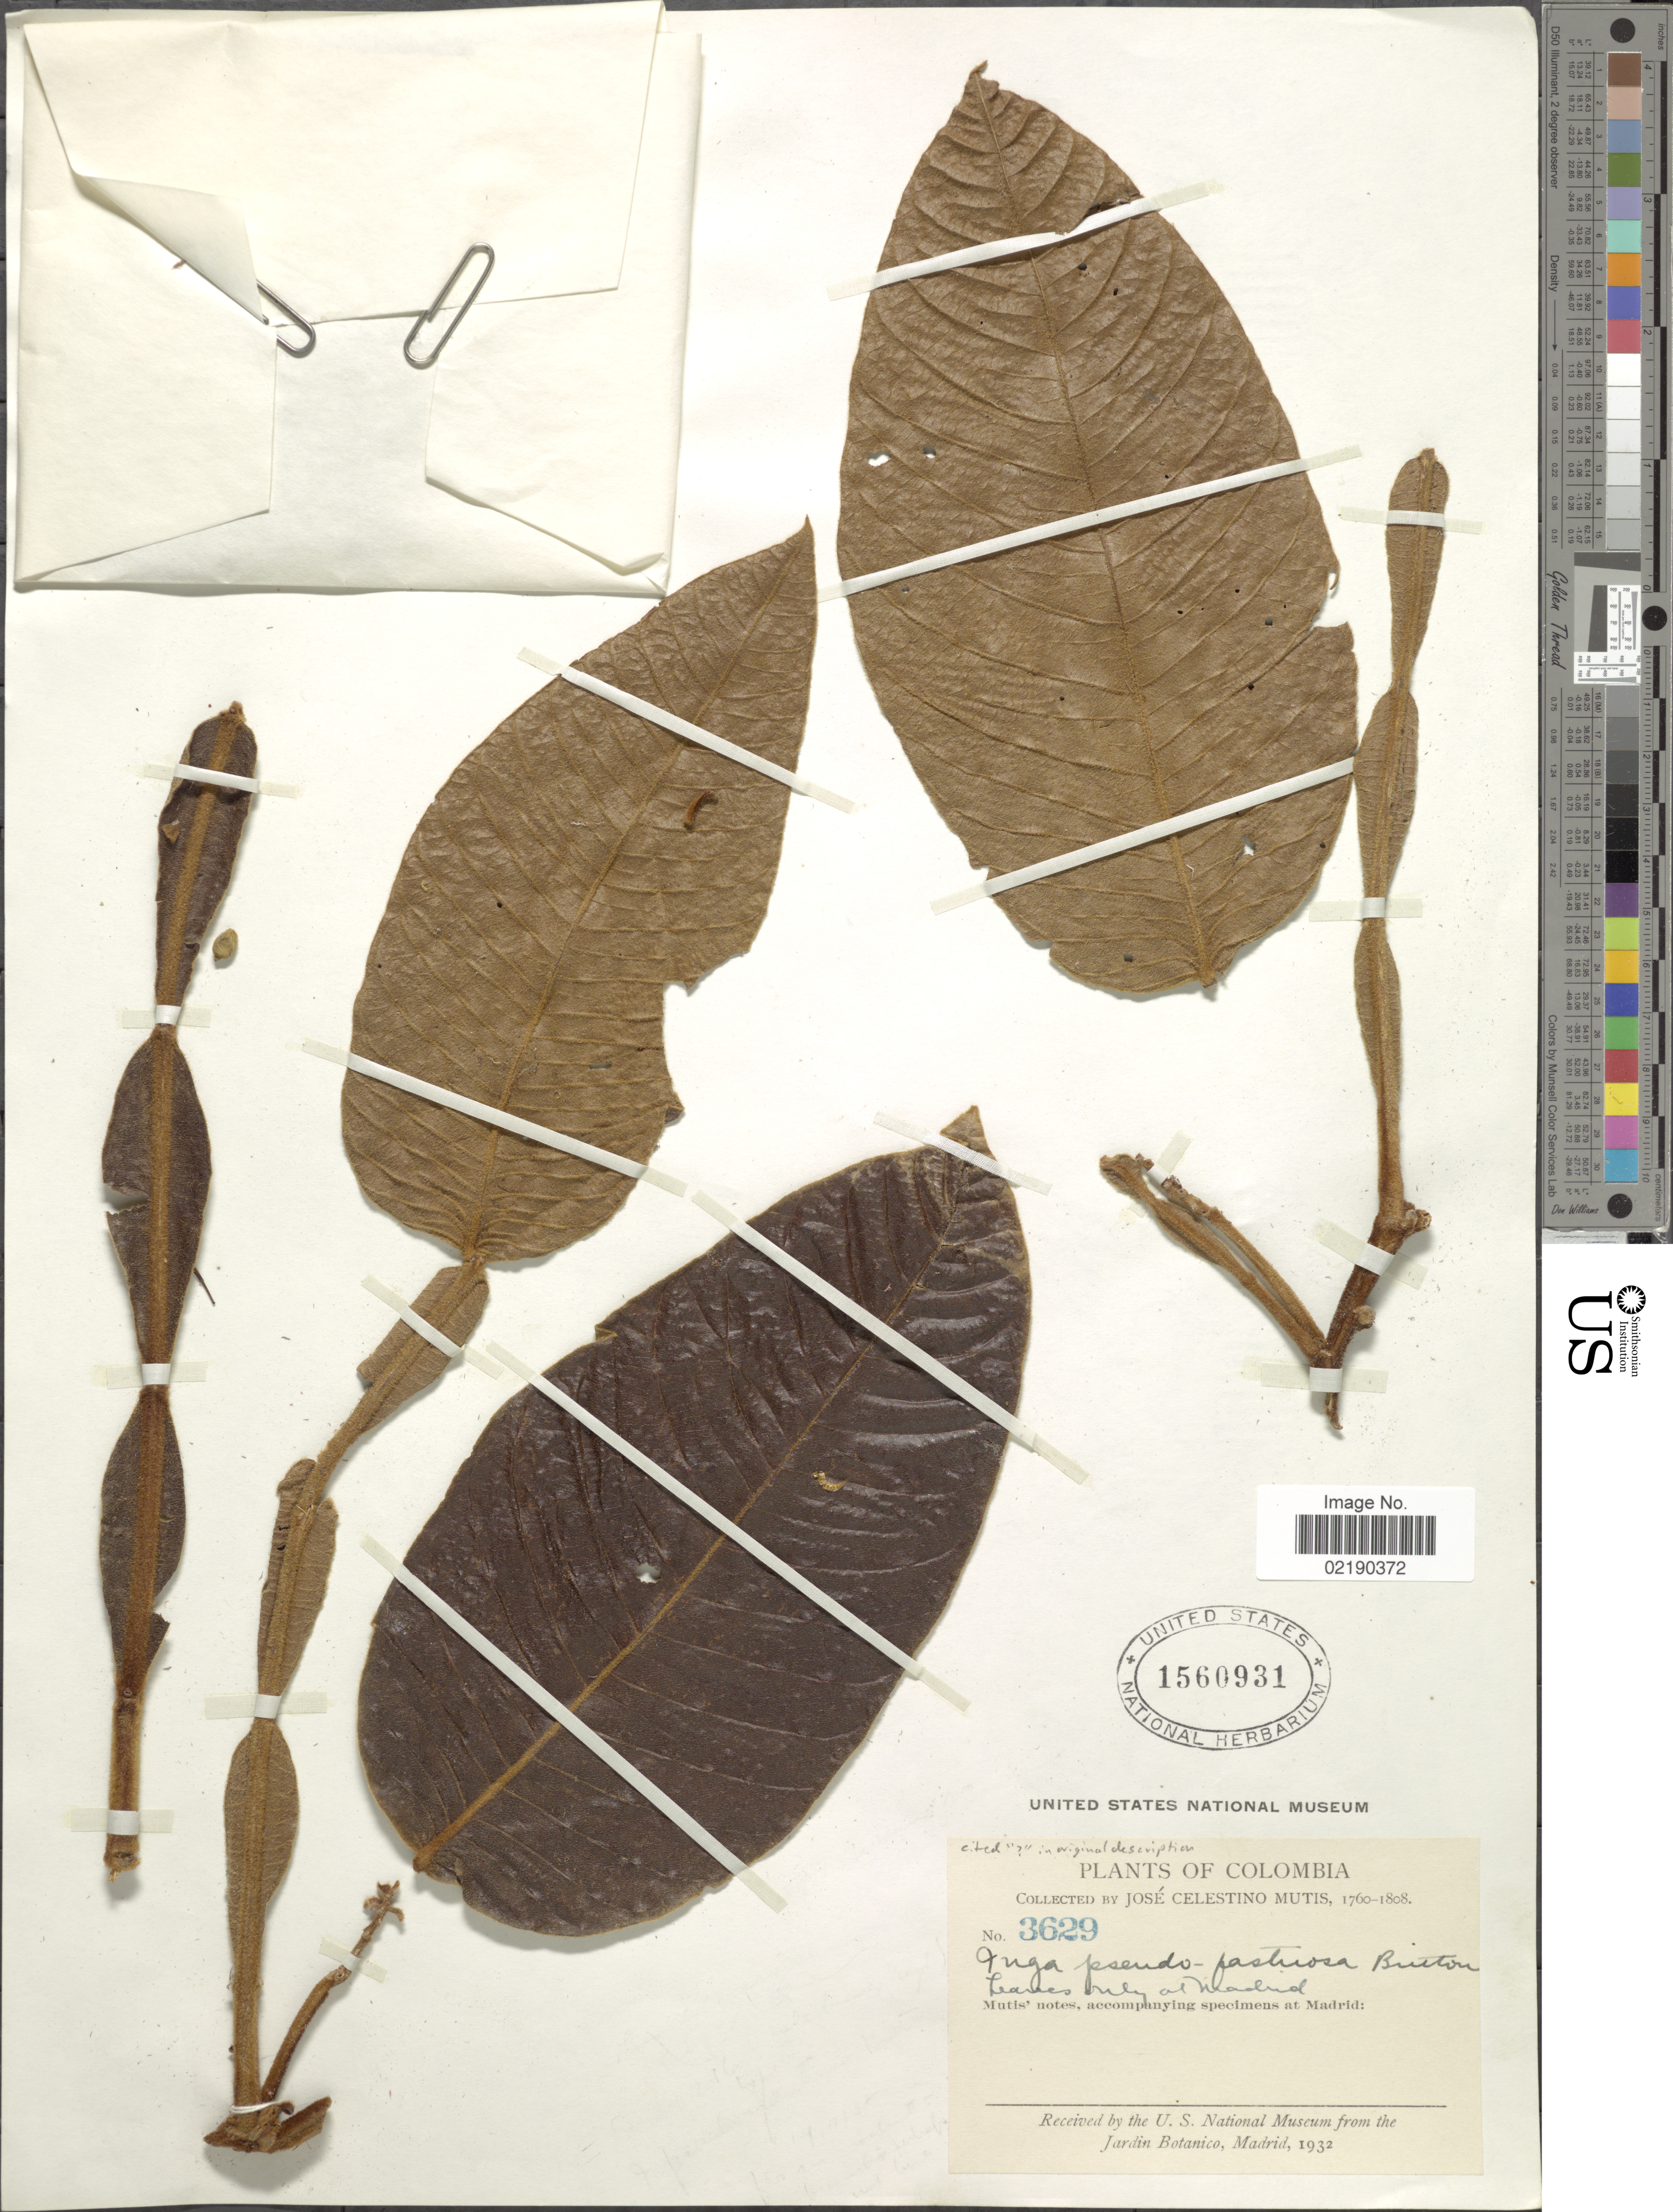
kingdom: Plantae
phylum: Tracheophyta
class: Magnoliopsida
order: Fabales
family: Fabaceae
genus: Inga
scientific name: Inga vera subsp. vera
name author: Willd.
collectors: J. C. B. Mutis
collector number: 3629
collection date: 1760/1808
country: Colombia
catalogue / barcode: US 1560931